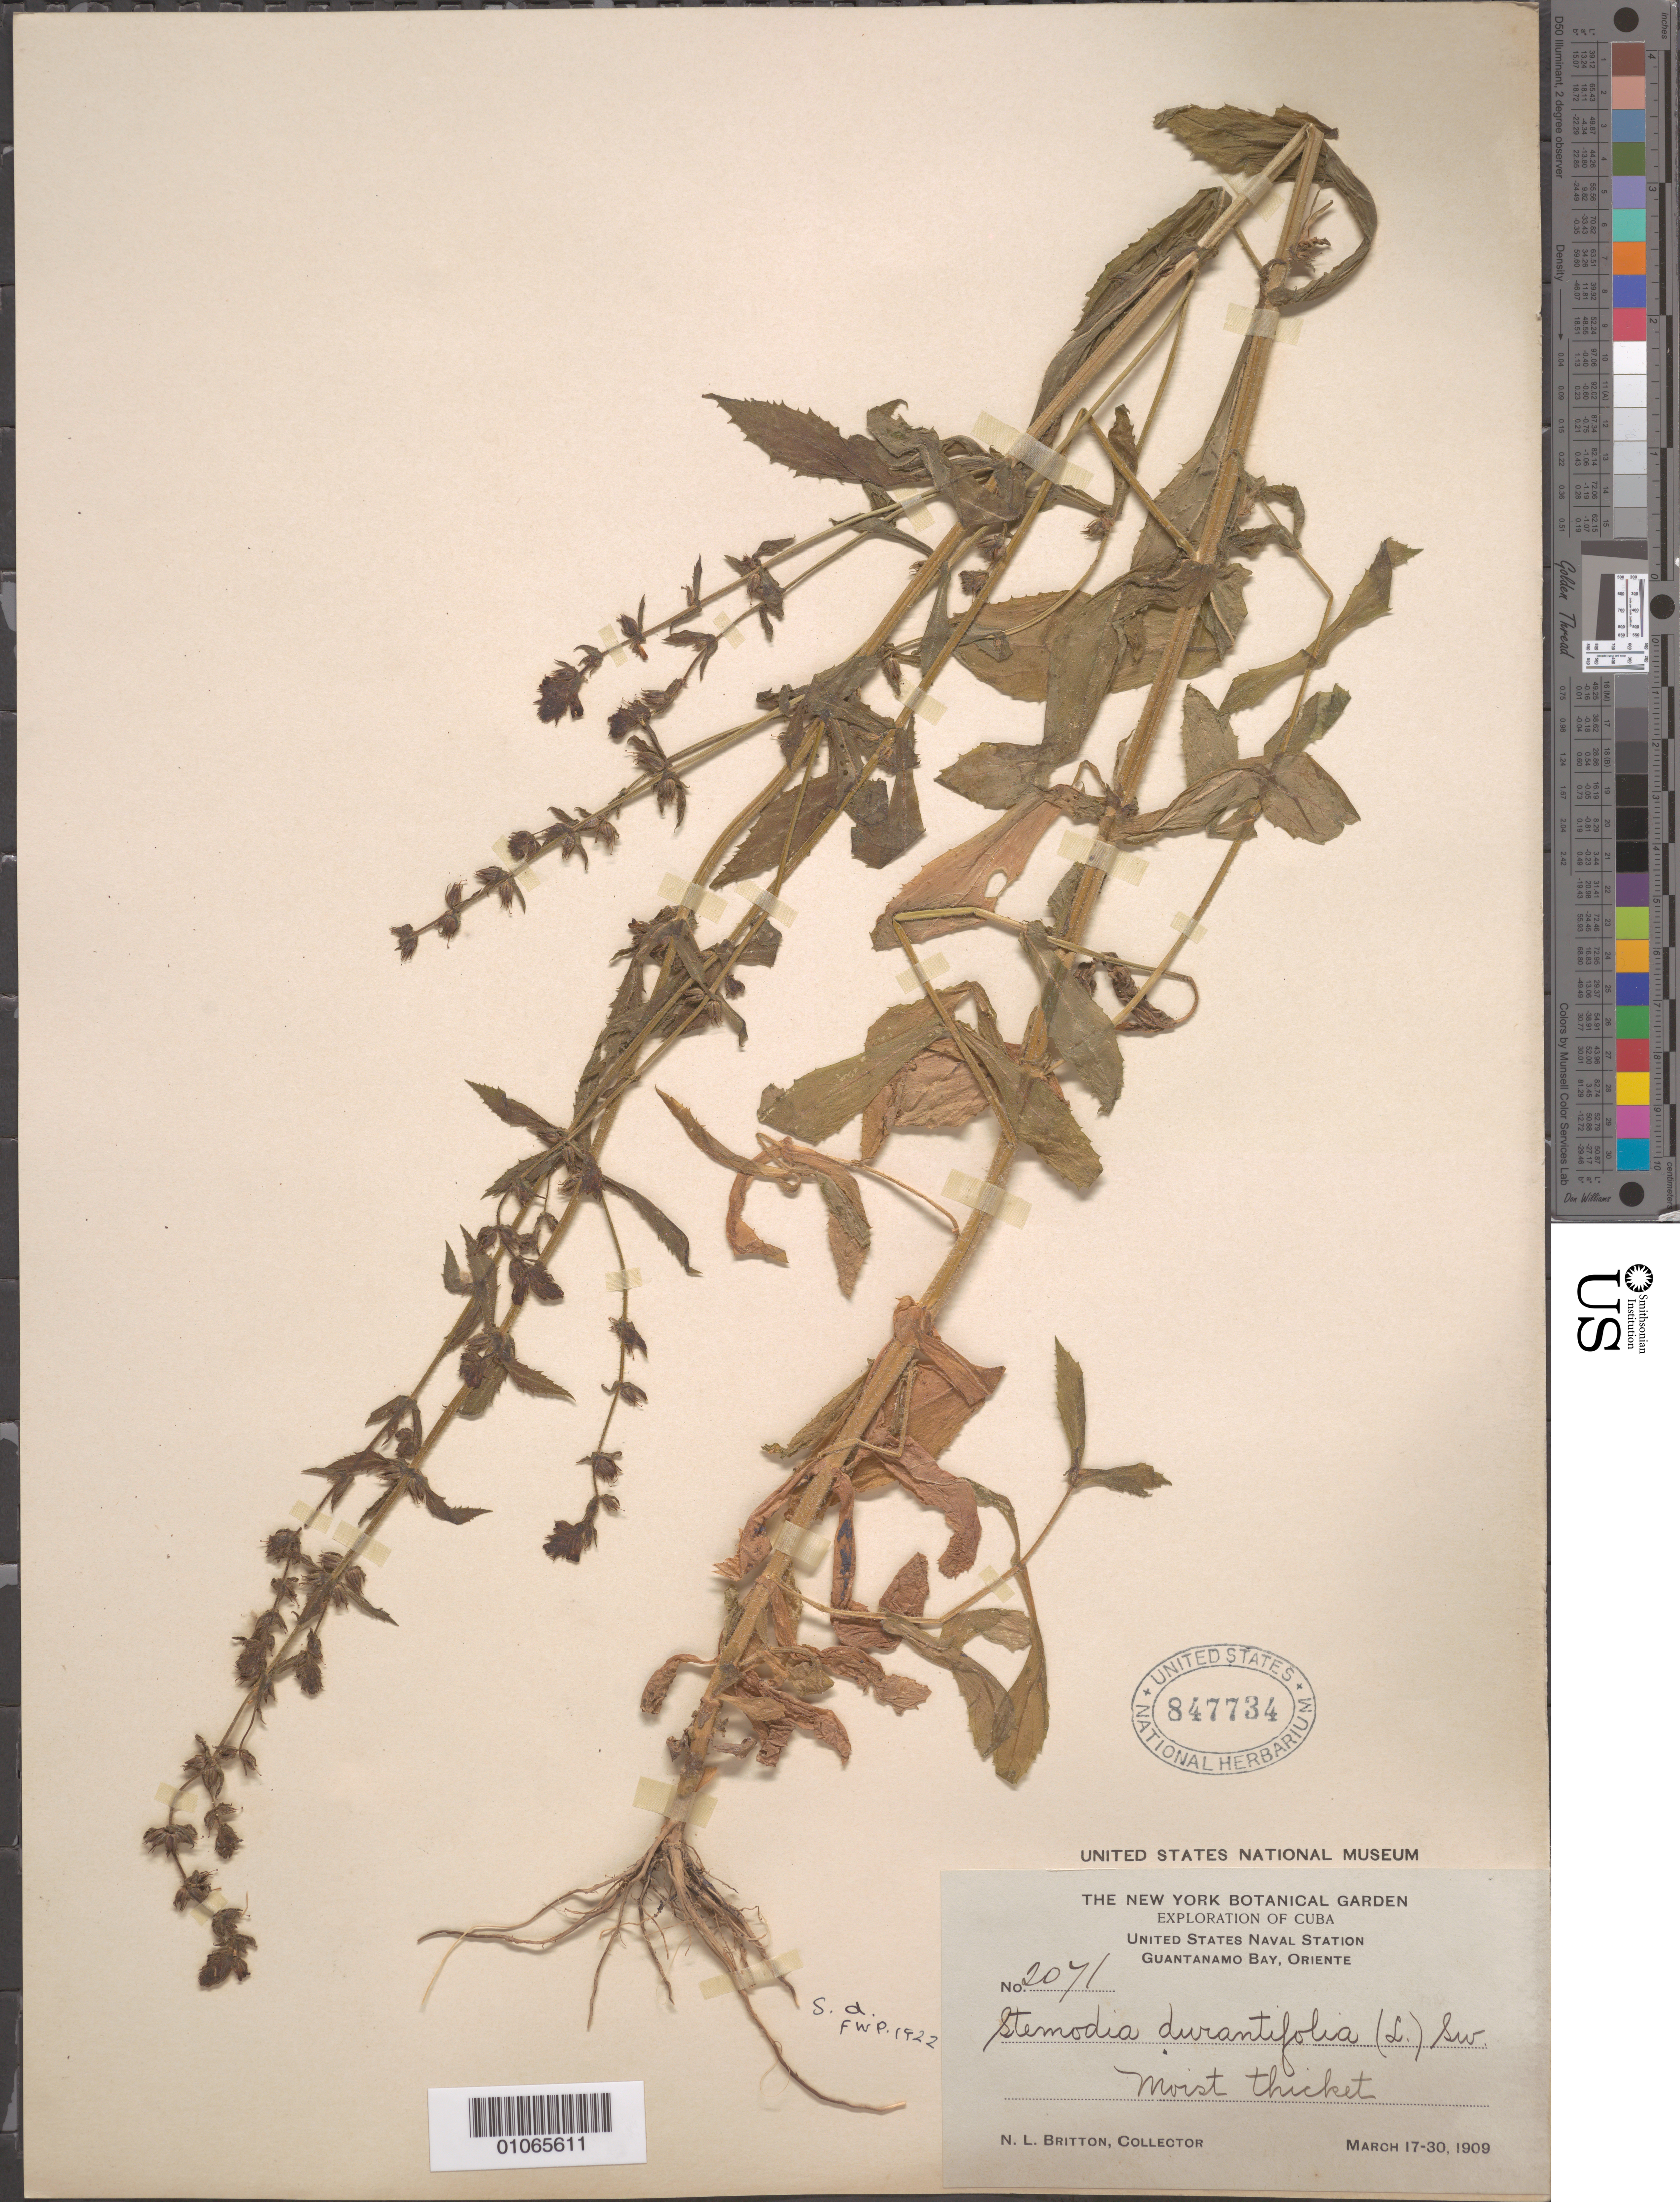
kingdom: Plantae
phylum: Tracheophyta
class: Magnoliopsida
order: Lamiales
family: Plantaginaceae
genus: Stemodia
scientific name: Stemodia durantifolia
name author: (L.) Sw.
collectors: N. Britton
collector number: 2071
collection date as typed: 17 Mar 1909 to 30 Mar 1909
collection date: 1909-03-17/1909-03-30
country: Cuba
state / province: Guantanamo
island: Cuba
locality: Guantánamo Bay Moist thicket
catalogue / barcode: US 847734